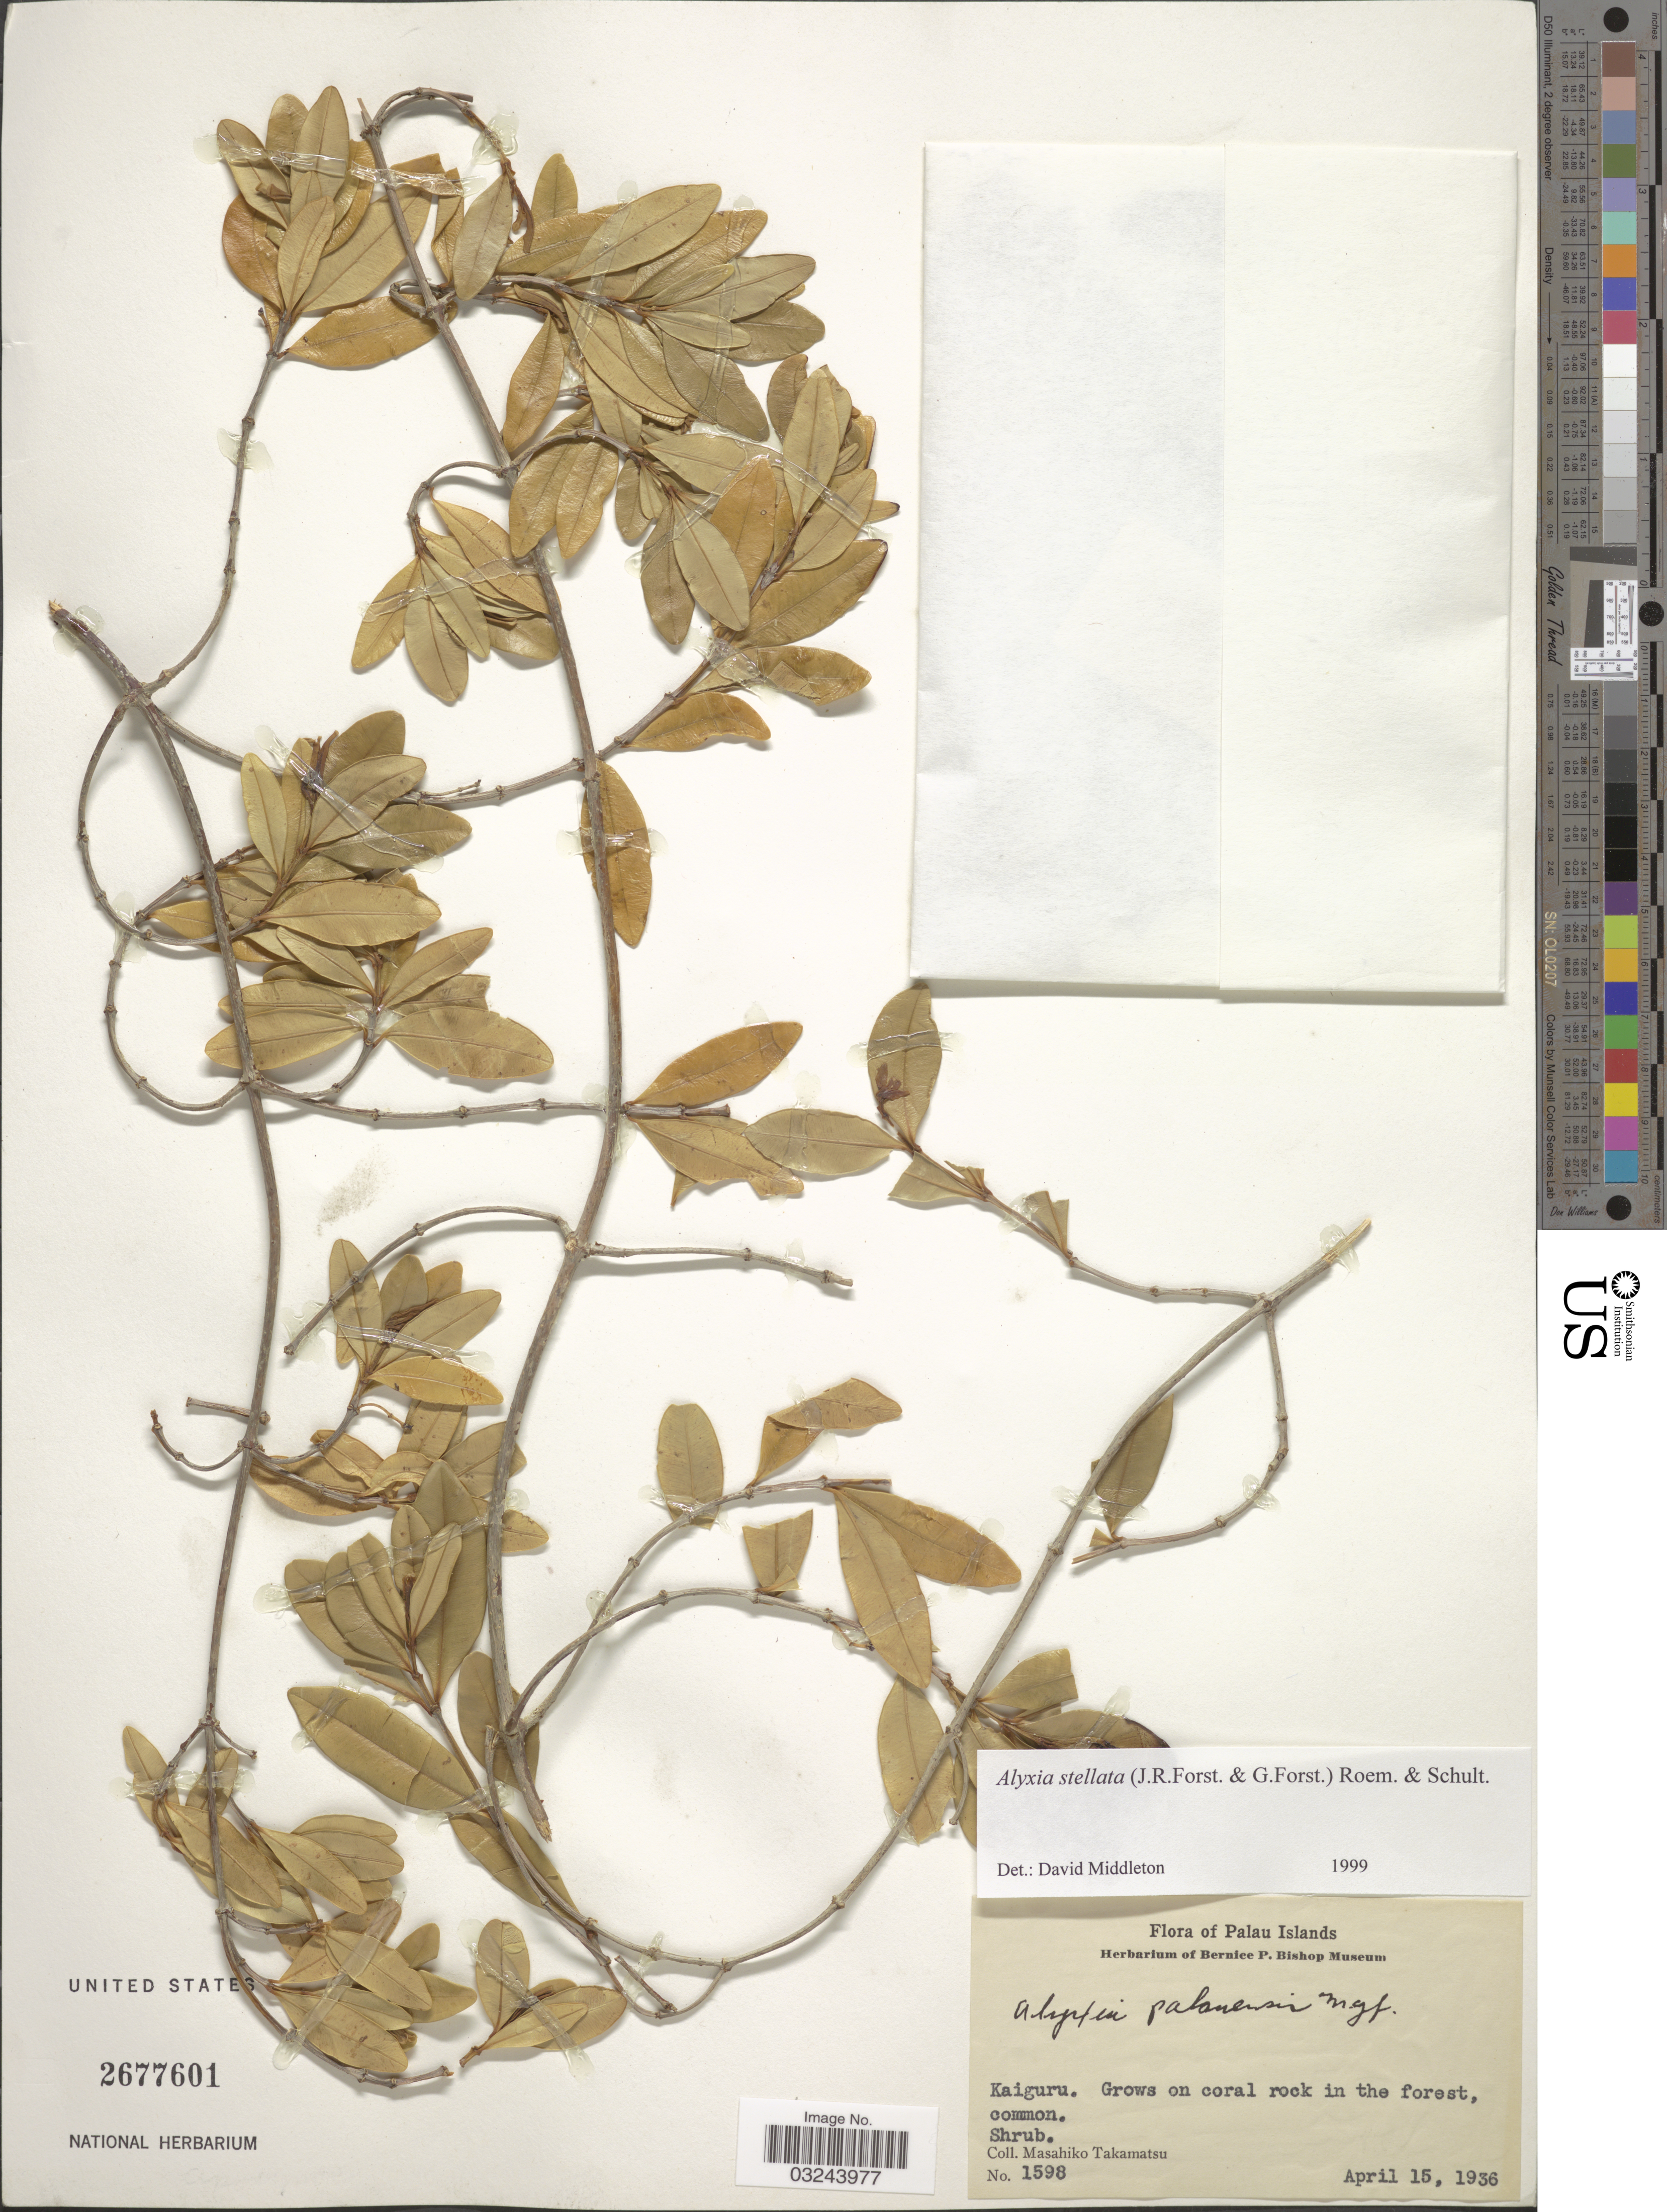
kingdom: Plantae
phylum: Tracheophyta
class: Magnoliopsida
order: Gentianales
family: Apocynaceae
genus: Alyxia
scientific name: Alyxia stellata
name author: (J.R. Forst. & G. Forst.) Roem. & Schult.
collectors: M. Takamatsu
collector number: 1598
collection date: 1936-04-15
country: Palau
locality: Palau Islands. Kaiguru.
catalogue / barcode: US 2677601